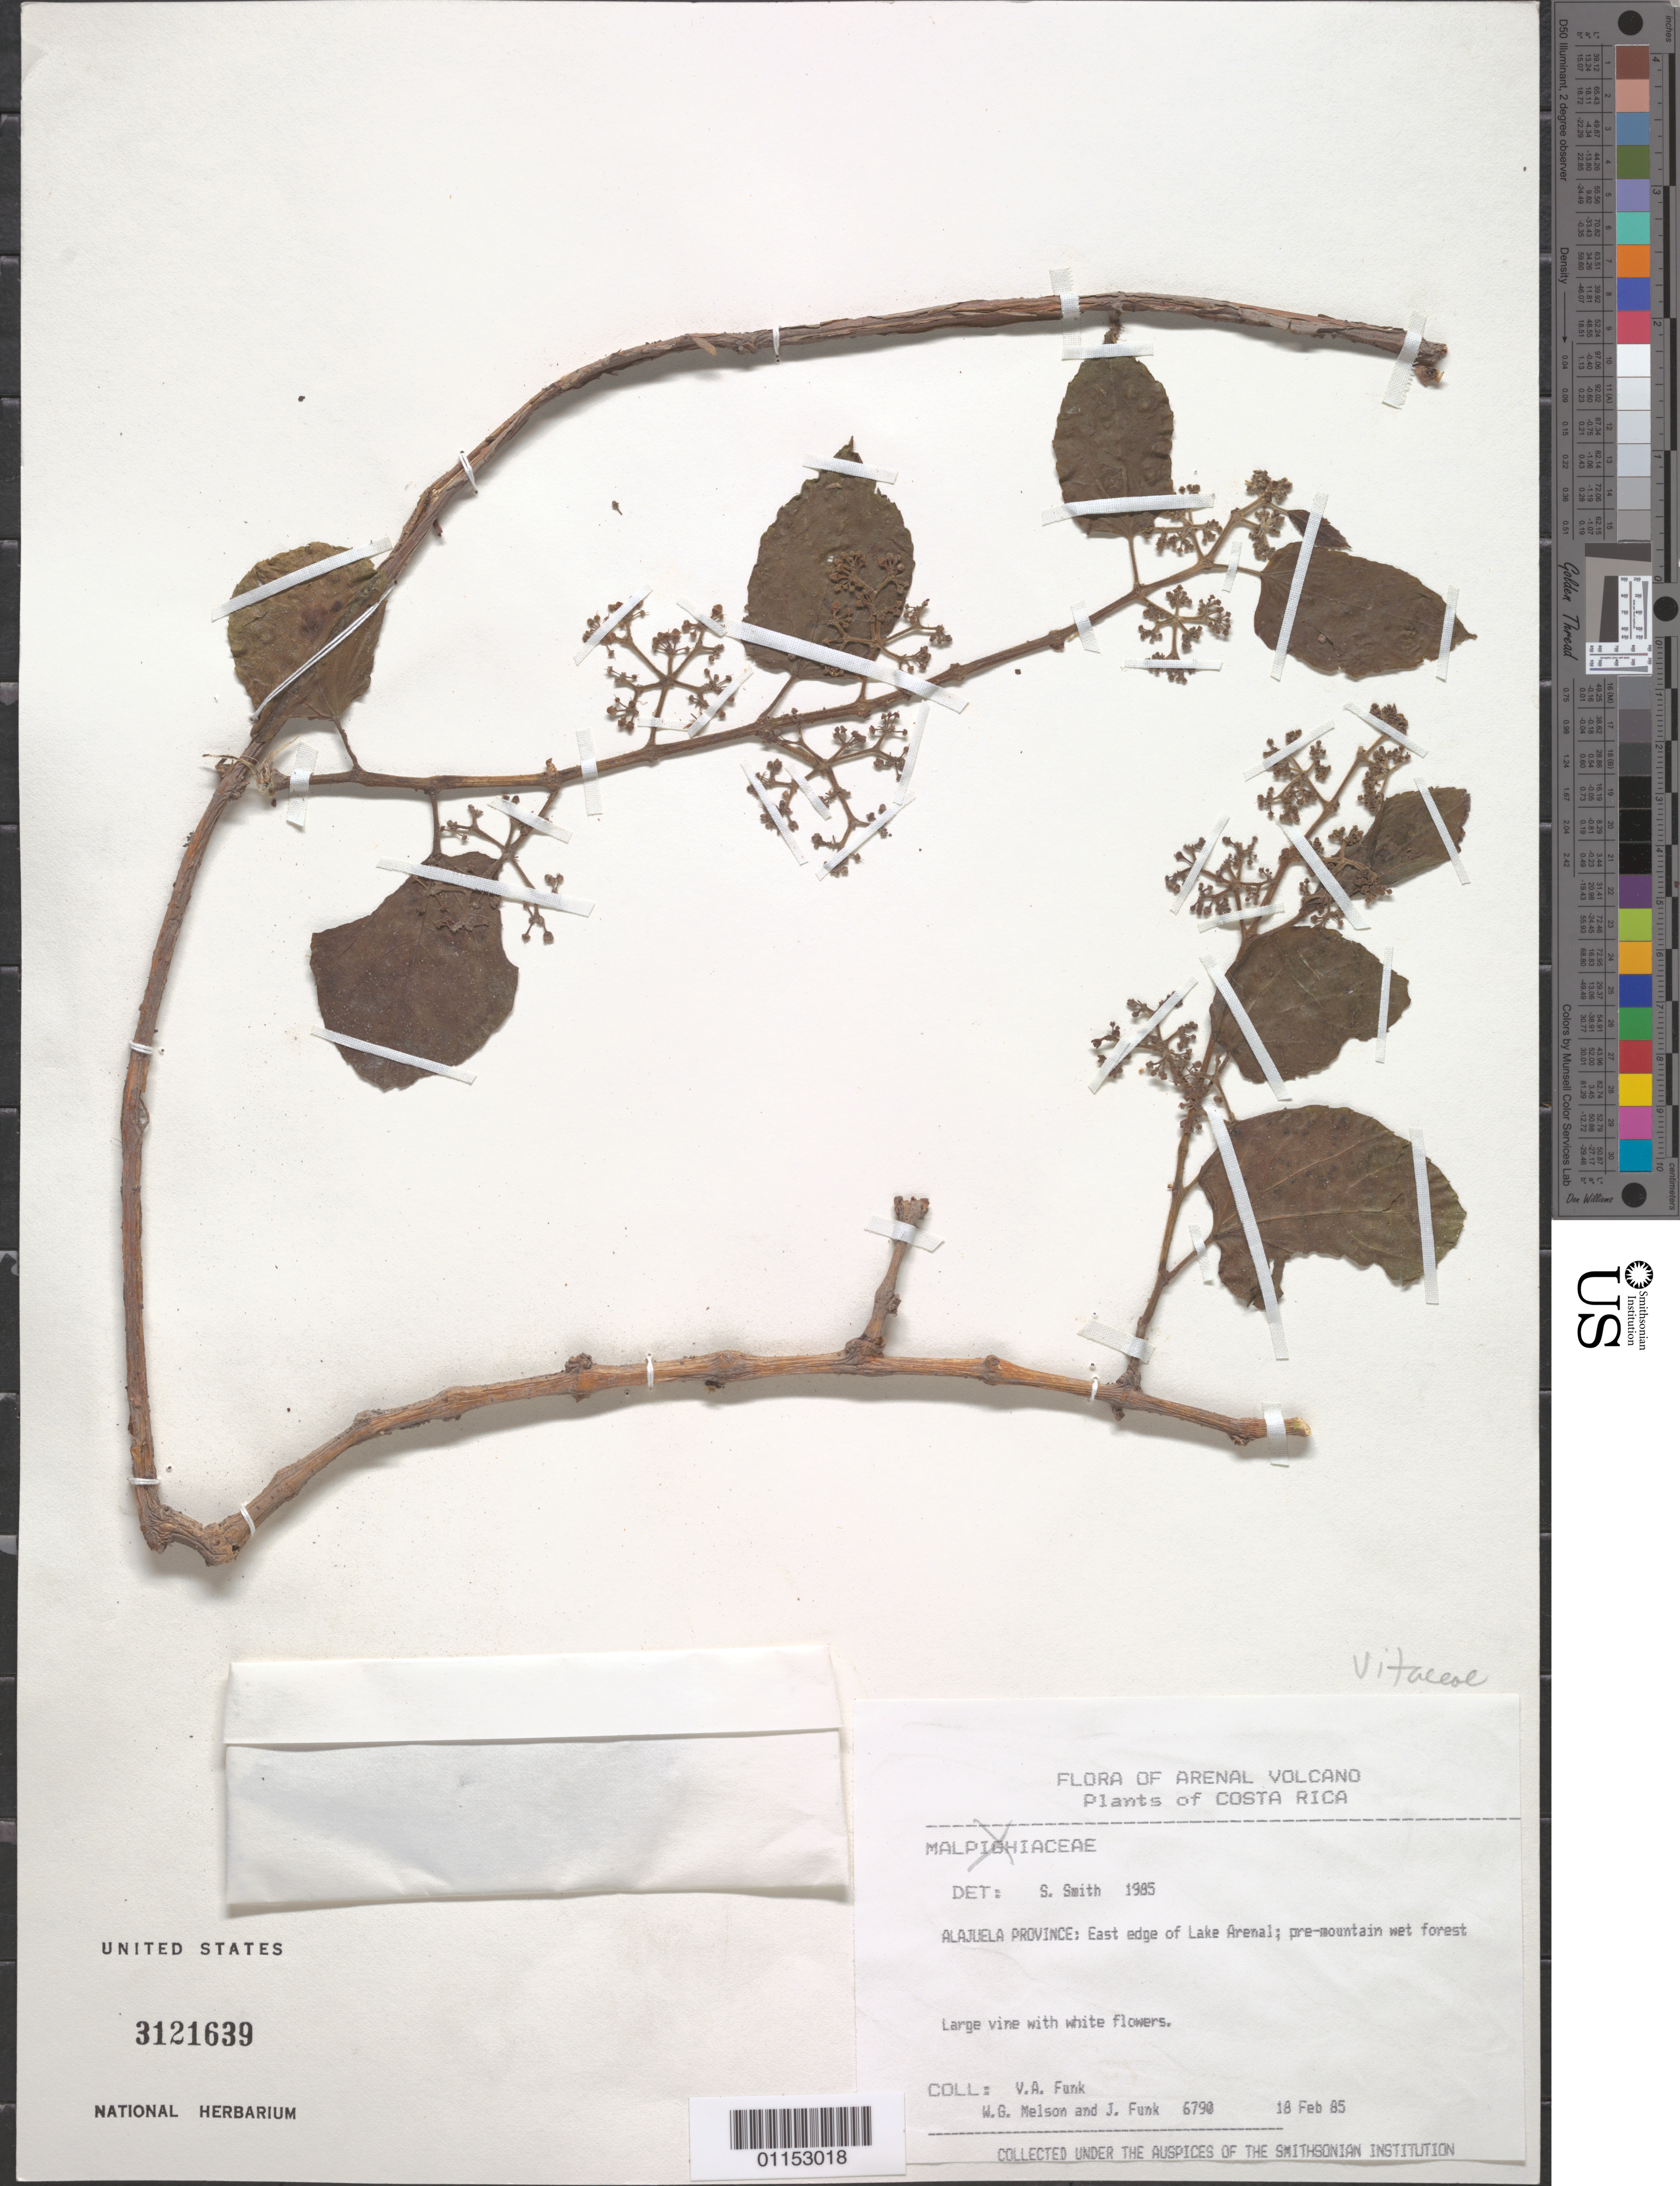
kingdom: Plantae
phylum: Tracheophyta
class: Magnoliopsida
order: Vitales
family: Vitaceae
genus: Cissus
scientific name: Cissus sp.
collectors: V. Funk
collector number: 6790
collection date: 1985-02-18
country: Costa Rica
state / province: Alajuela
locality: E edge of Lake Arenal.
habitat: Pre-montain wet forest. Large vine.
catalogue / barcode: US 3121639